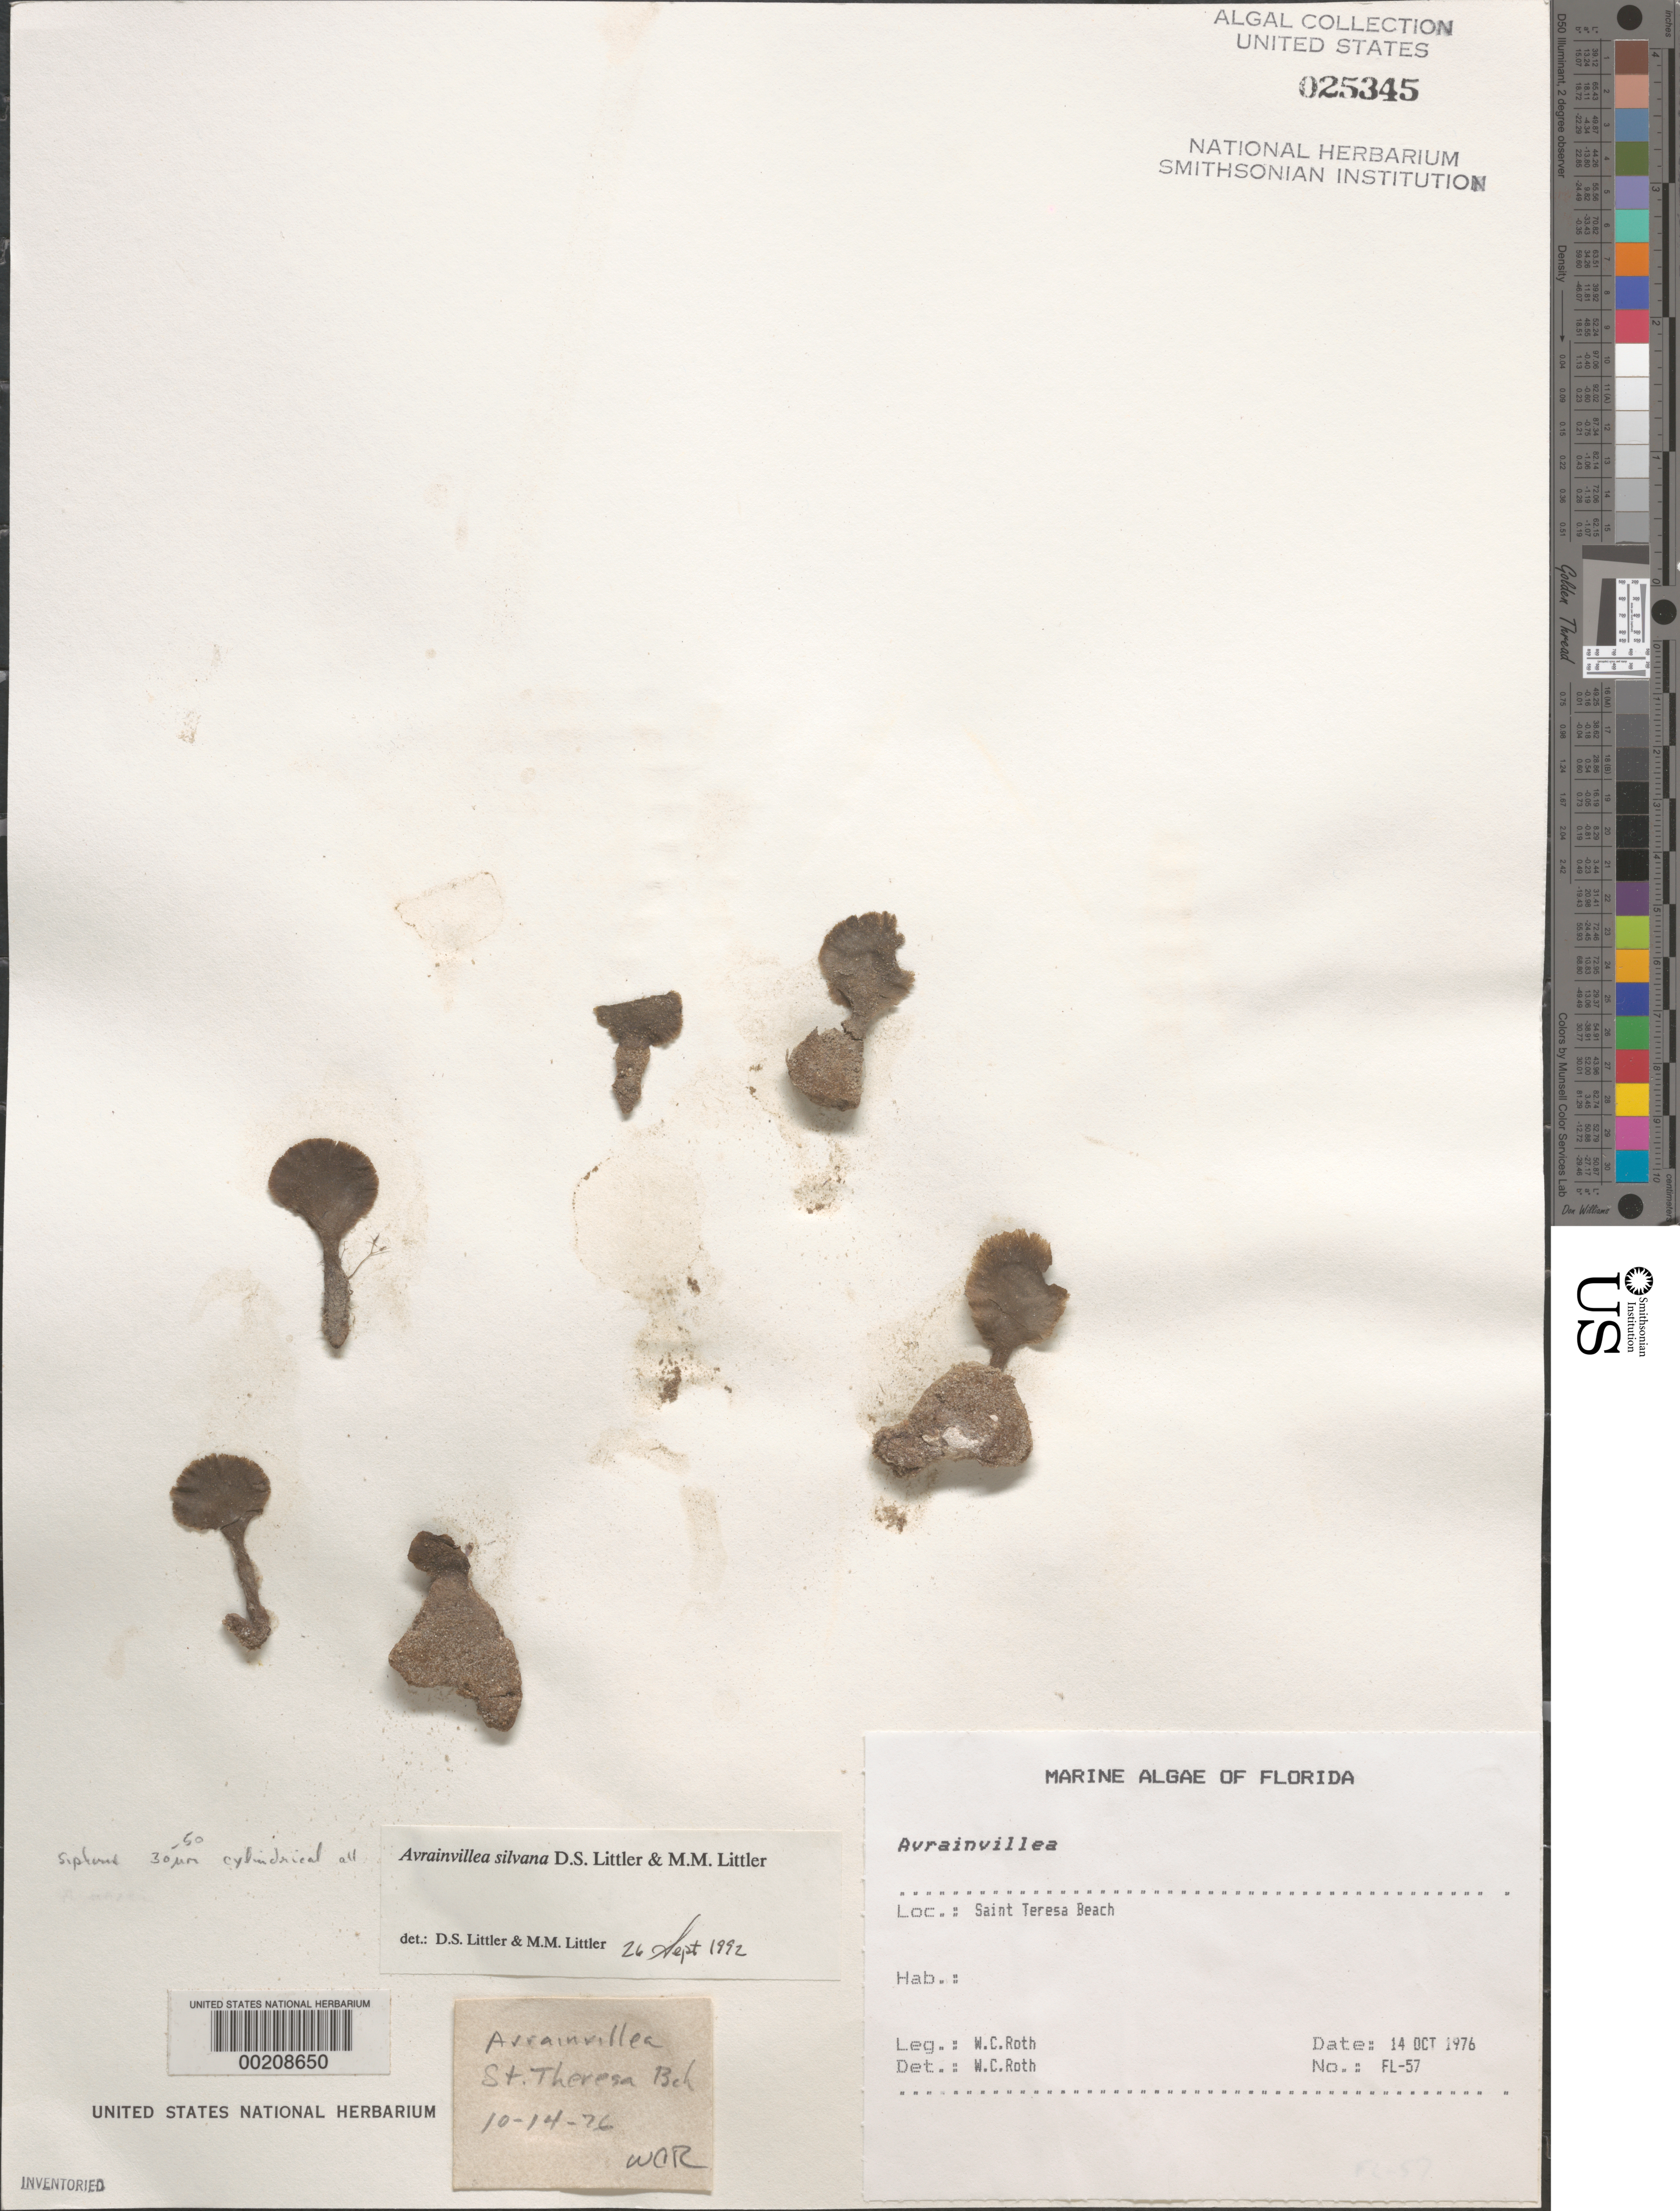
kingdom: Plantae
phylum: Chlorophyta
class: Ulvophyceae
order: Bryopsidales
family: Dichotomosiphonaceae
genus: Avrainvillea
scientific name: Avrainvillea silvana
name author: D.S. Littler & Littler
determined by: Littler, D. S.; Littler, M. M.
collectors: W. C. Roth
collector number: Fl-57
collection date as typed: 14 Oct 1976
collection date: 1976-10-14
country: United States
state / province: Florida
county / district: Franklin County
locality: Saint Teresa Beach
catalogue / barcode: US 25345